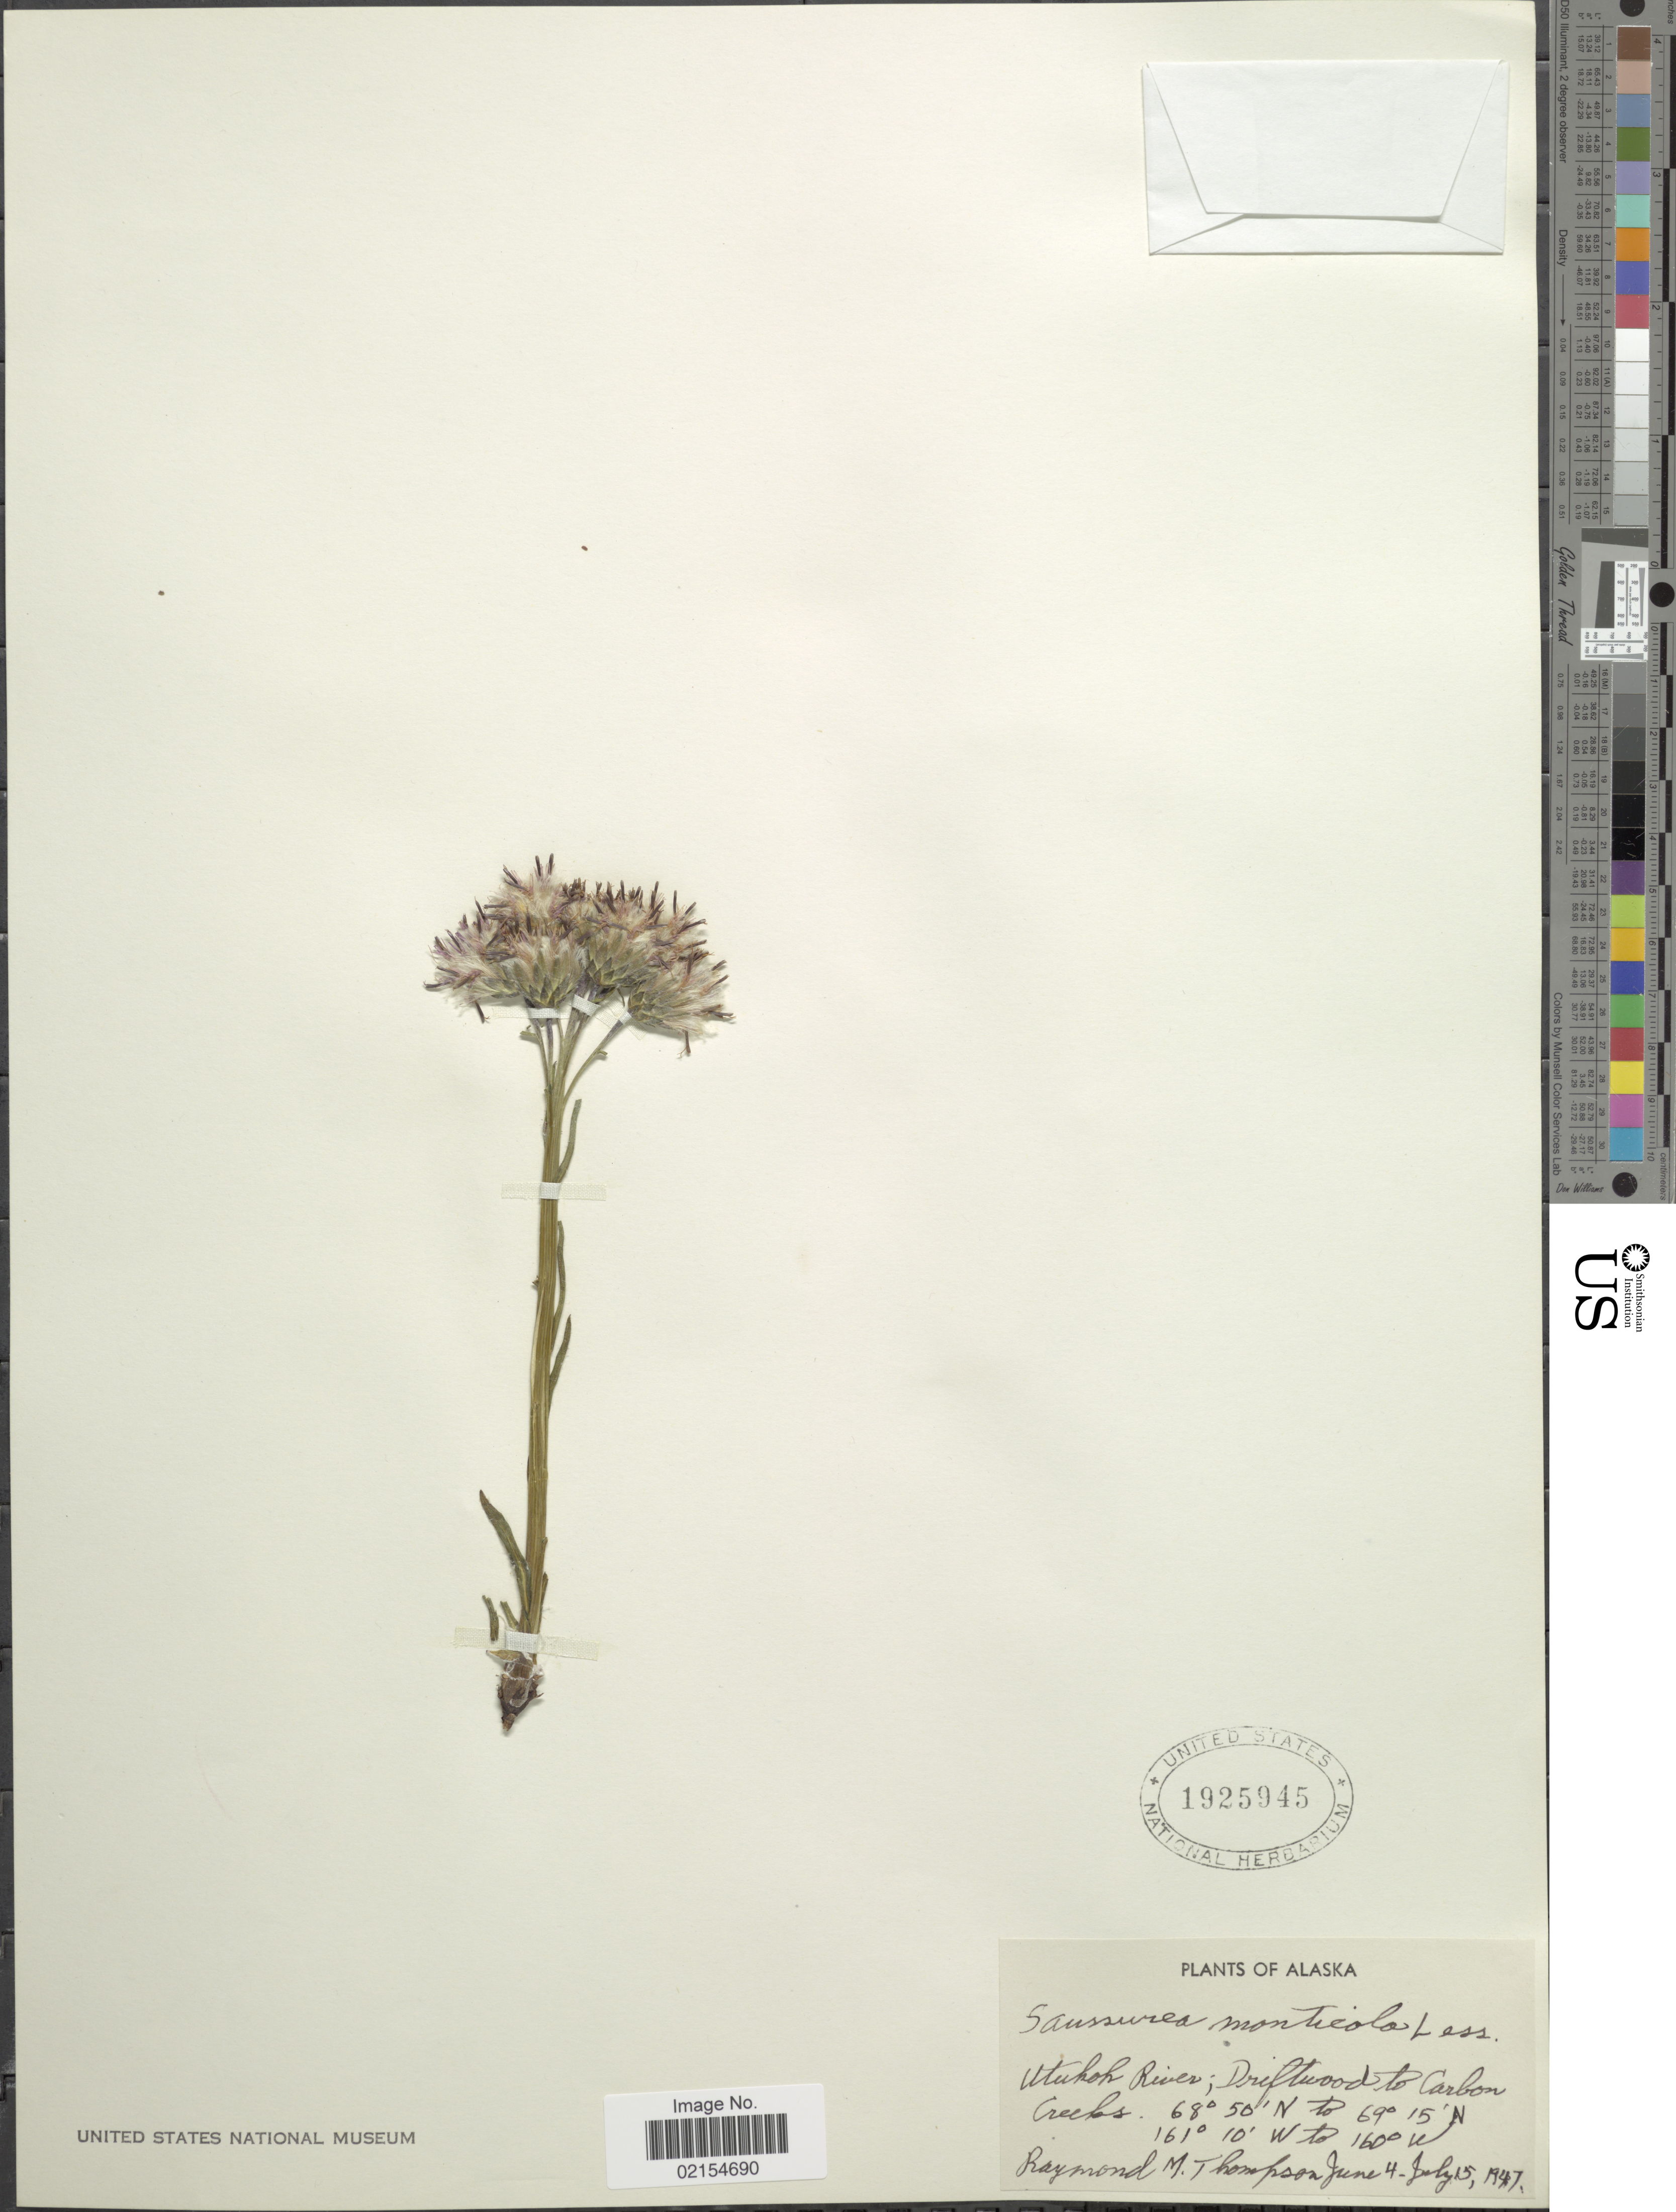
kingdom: Plantae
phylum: Tracheophyta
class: Magnoliopsida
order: Asterales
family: Asteraceae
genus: Saussurea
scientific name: Saussurea angustifolia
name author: (L.) DC.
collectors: R. Thompson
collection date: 1947-06-04/1947-07-15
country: United States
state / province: Alaska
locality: Utukoh River, Driftwood to Carbon Creeks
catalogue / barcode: US 1925945